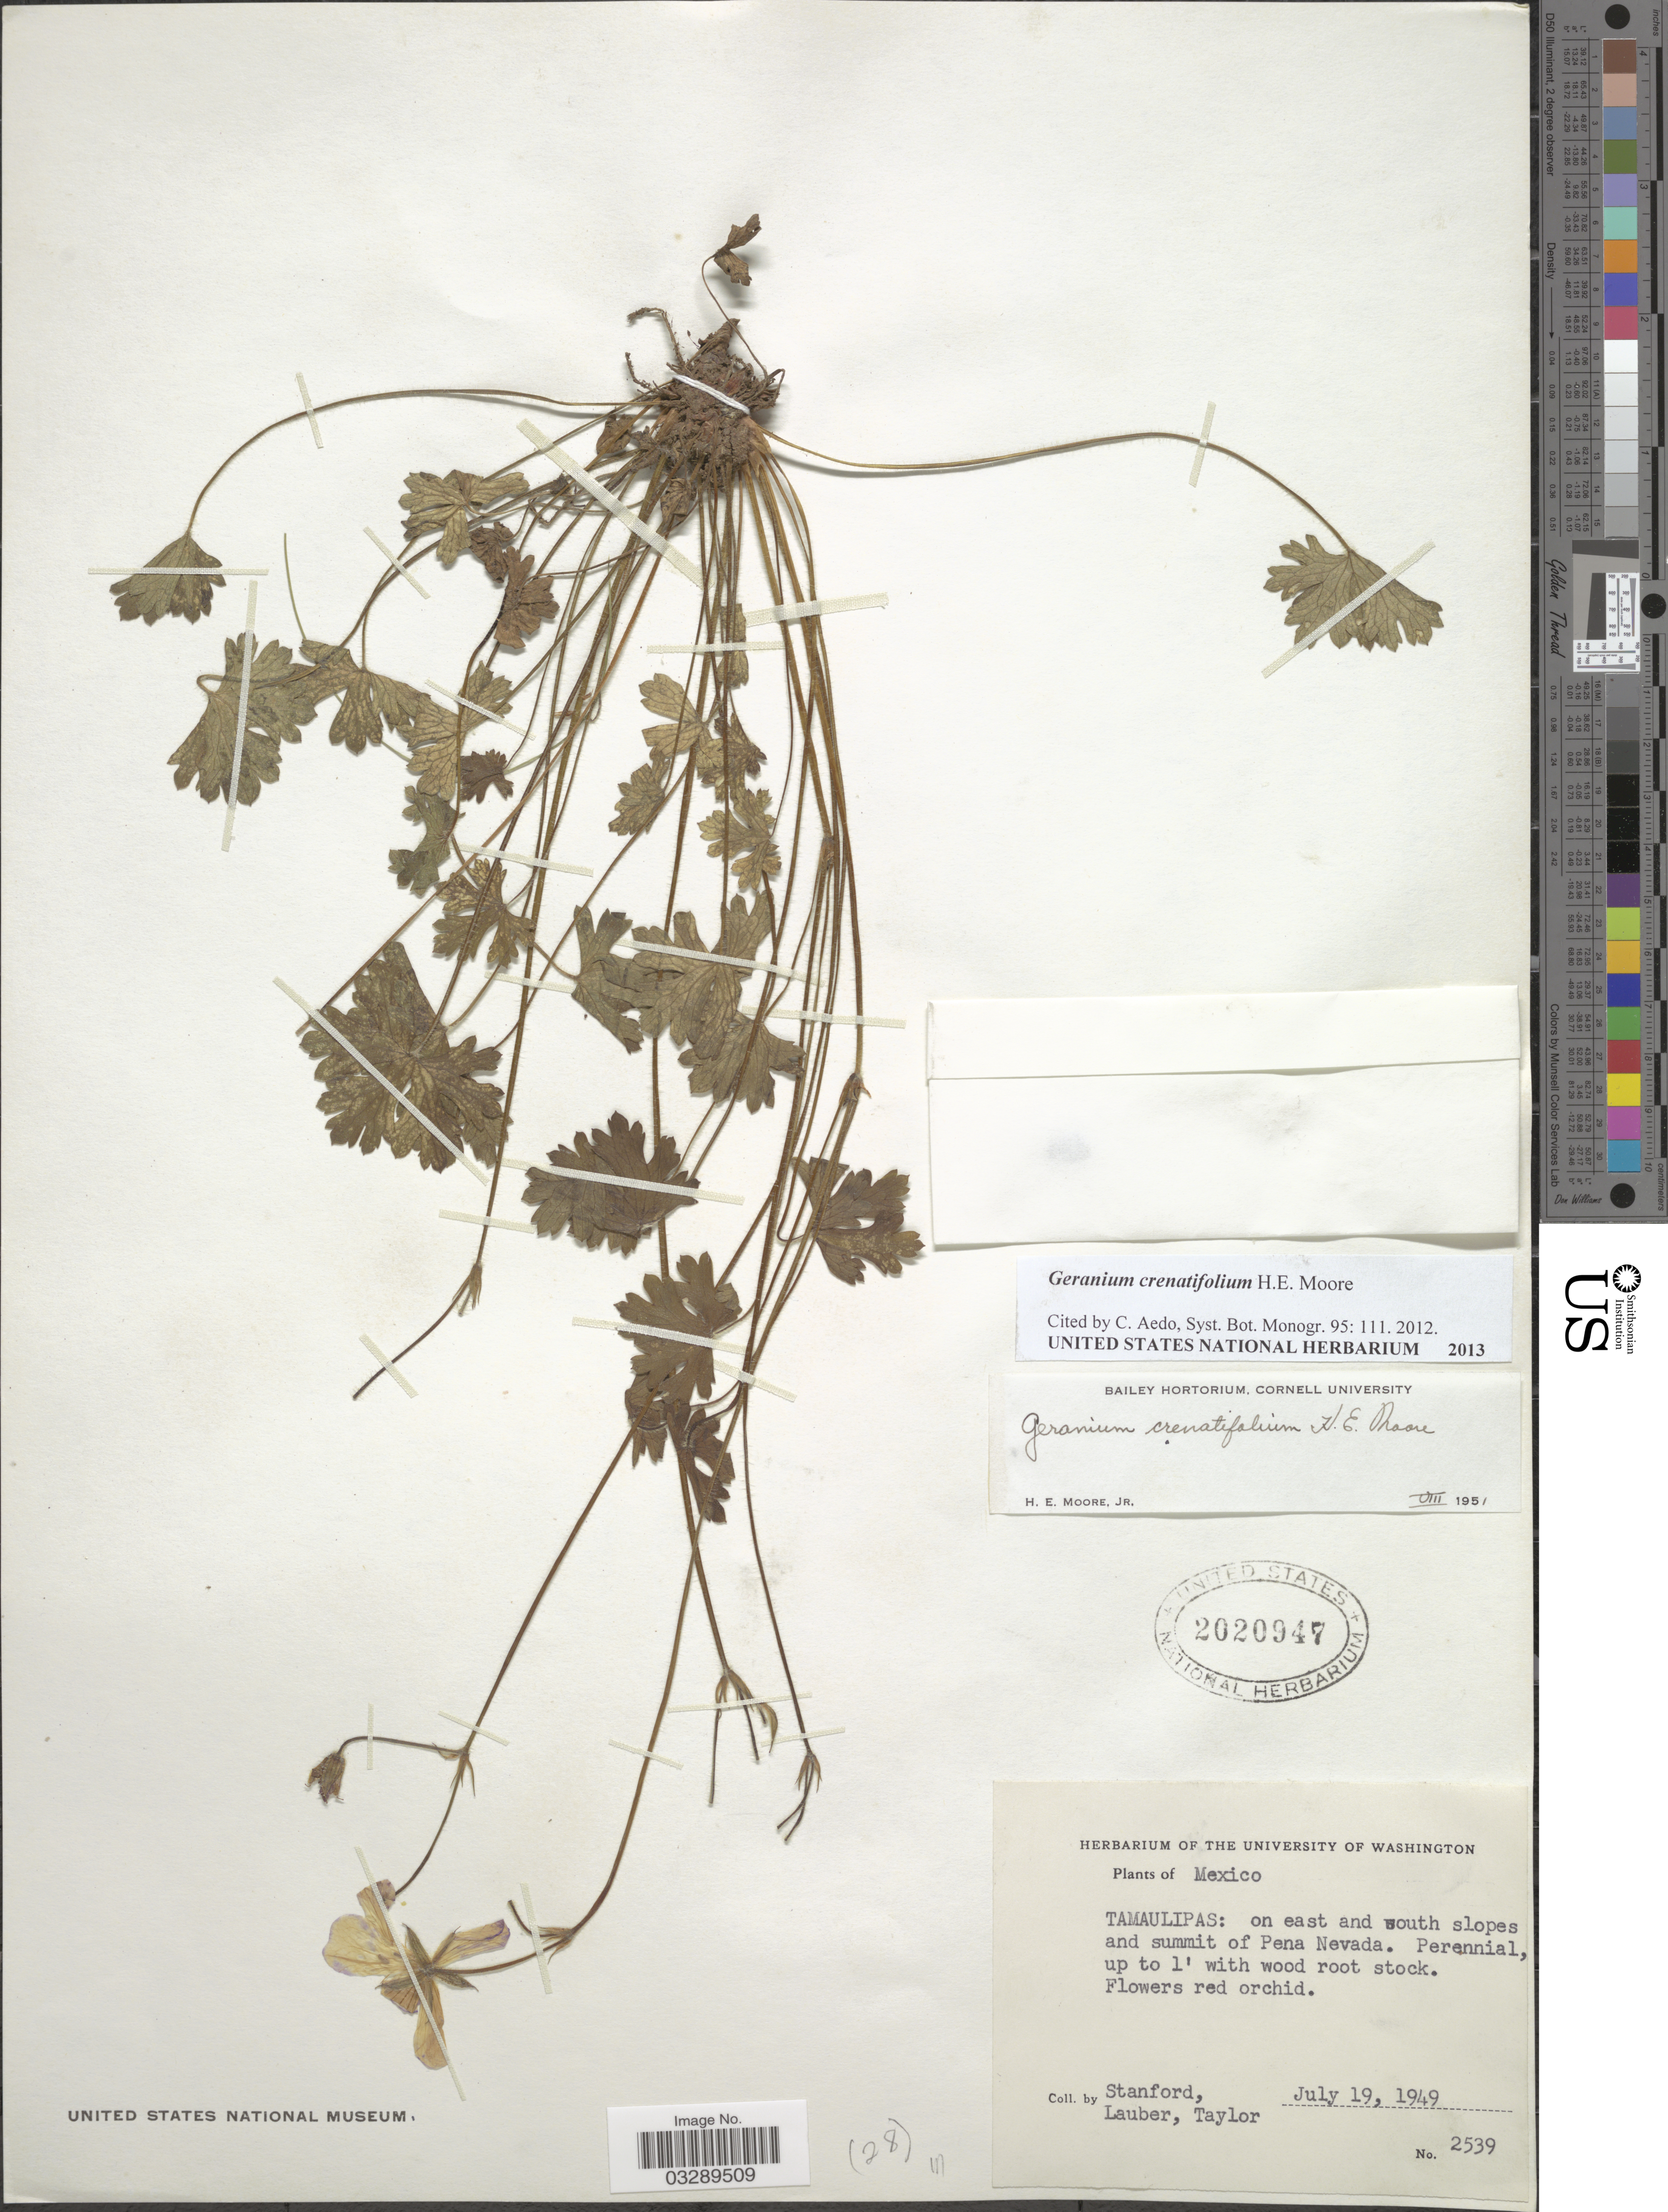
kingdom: Plantae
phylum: Tracheophyta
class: Magnoliopsida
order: Geraniales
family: Geraniaceae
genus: Geranium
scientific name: Geranium crenatum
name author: S. Watson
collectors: -. Stanford, Lauber, -- & -- Taylor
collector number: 2539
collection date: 1949-07-19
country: Mexico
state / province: Tamaulipas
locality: Tamaulipas: on east and south slopes and summit of Pena Nevada.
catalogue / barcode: US 2020947